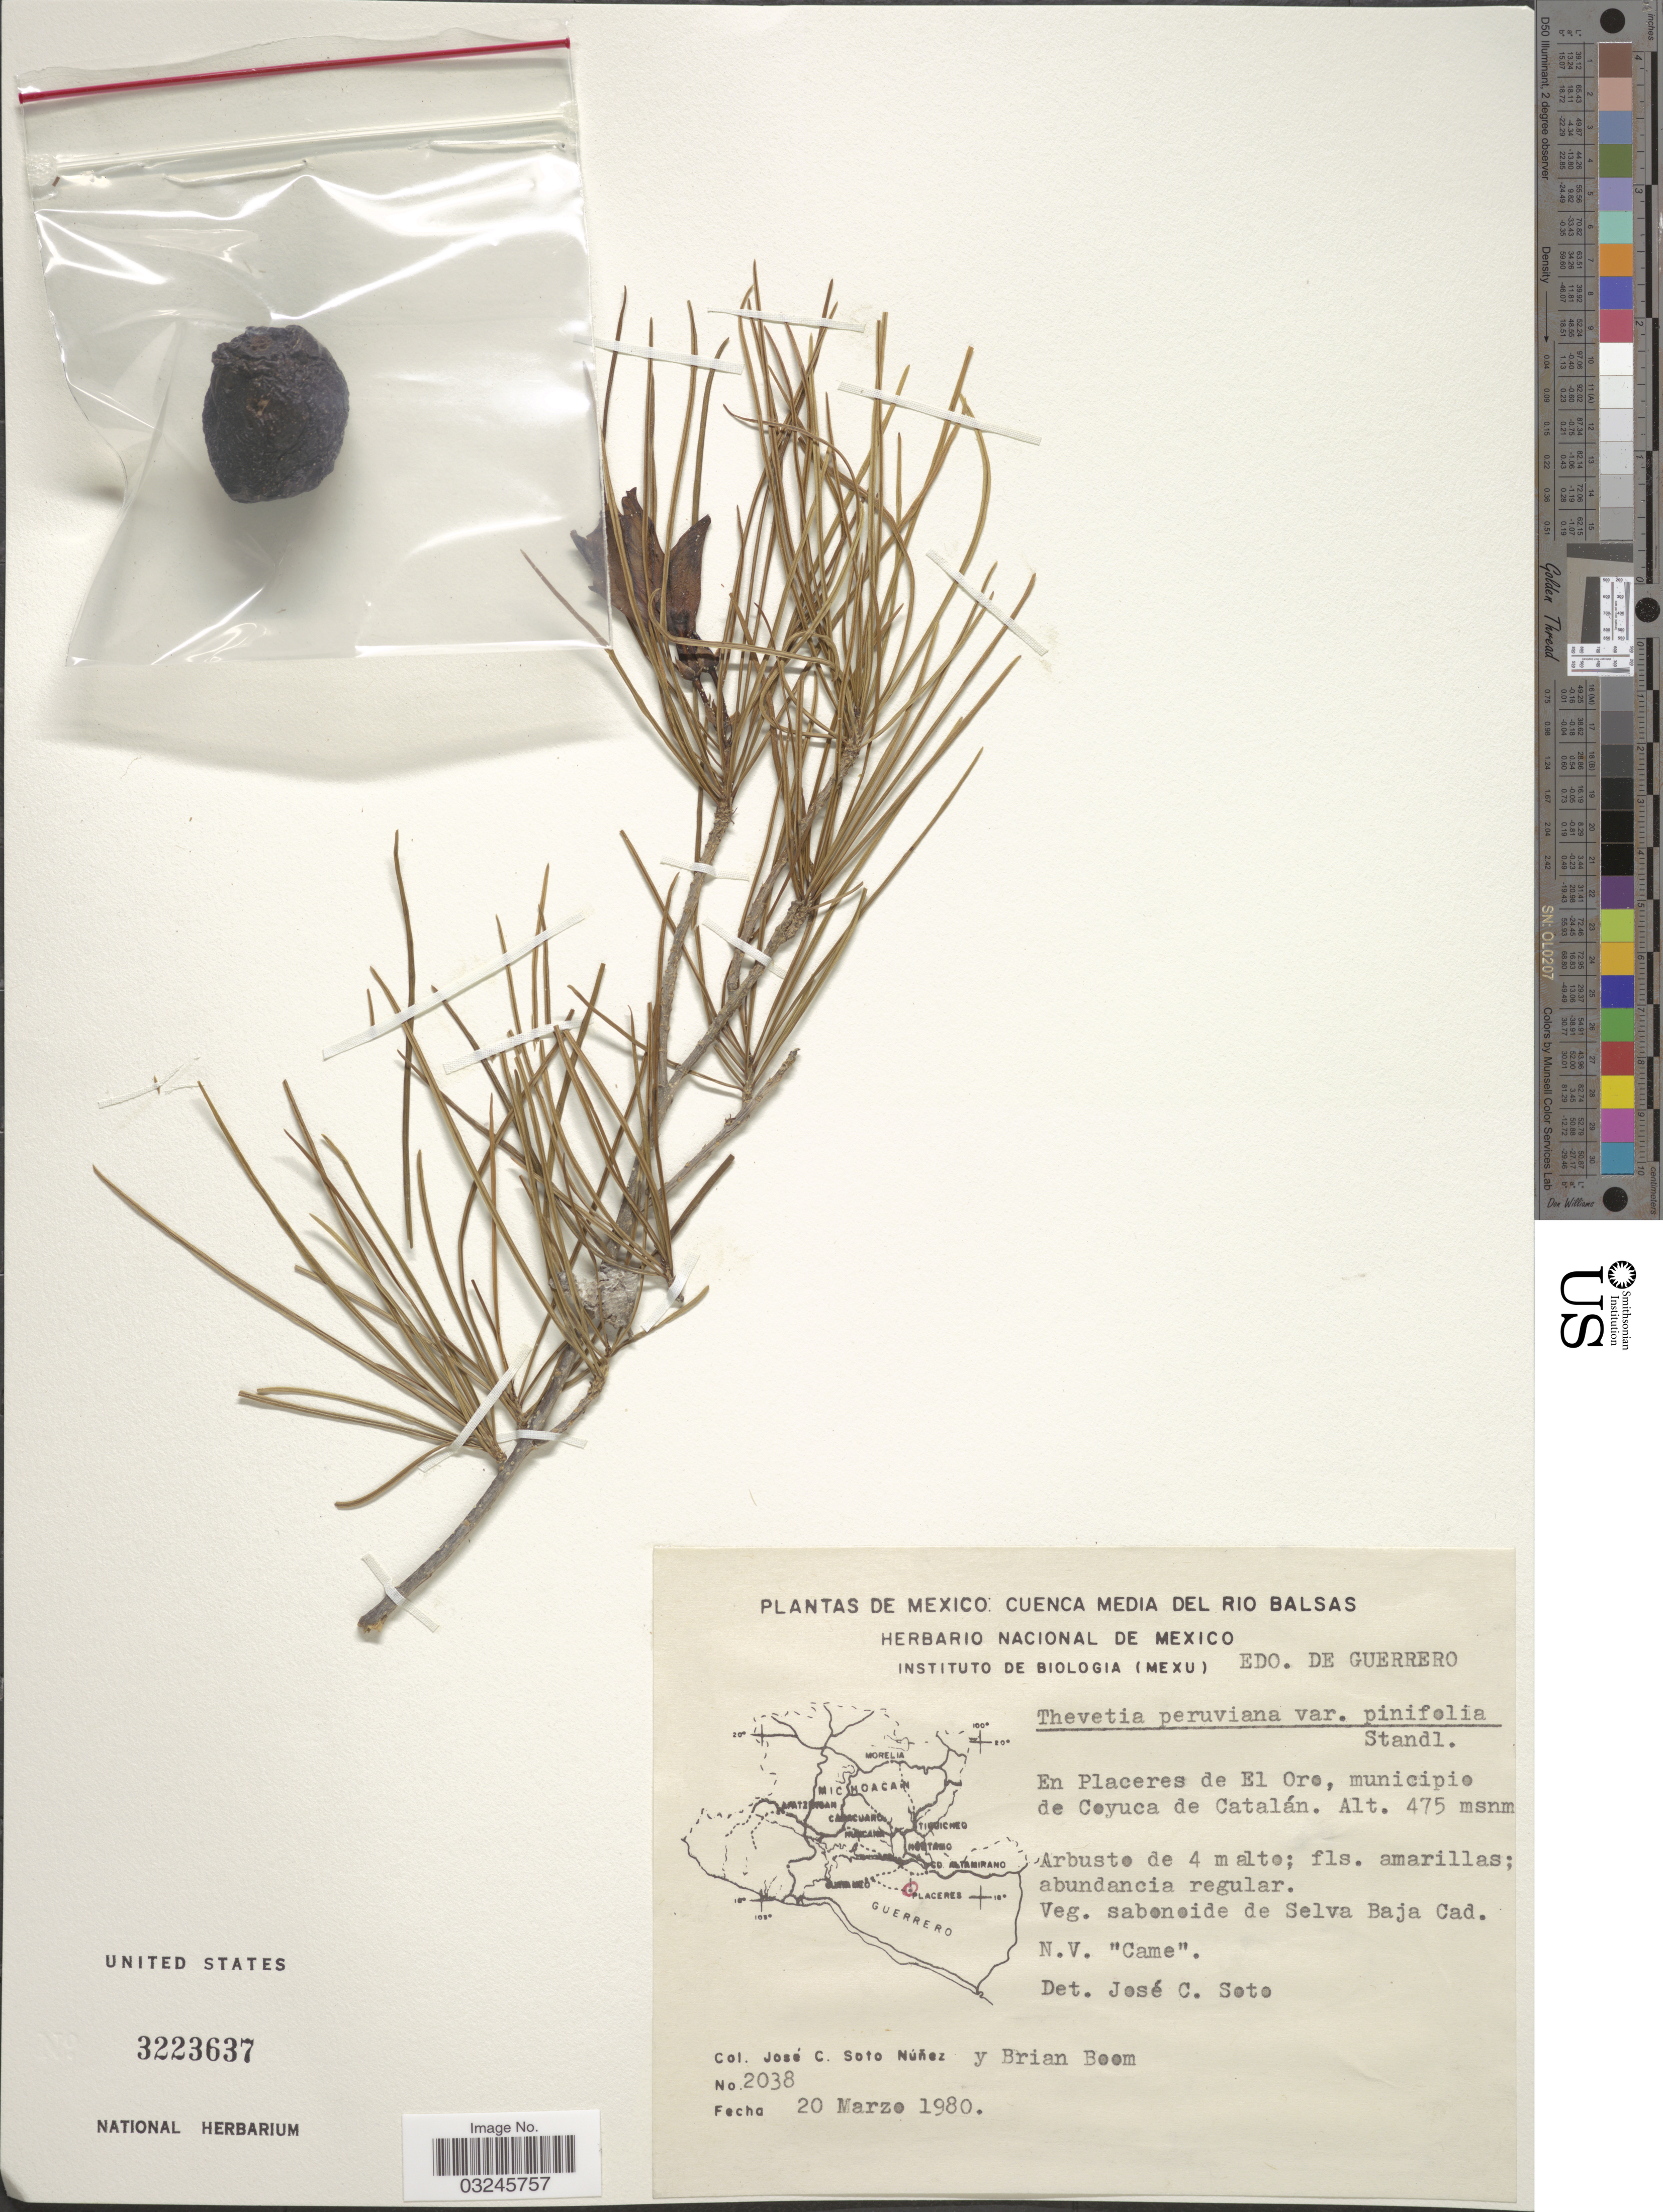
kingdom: Plantae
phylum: Tracheophyta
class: Magnoliopsida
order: Gentianales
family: Apocynaceae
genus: Thevetia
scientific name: Thevetia pinifolia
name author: (Standl.) J.K. Williams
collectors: J. Soto & B. M. Boom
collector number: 2038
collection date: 1980-03-20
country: Mexico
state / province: Guerrero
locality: Cuenca Media Del Rio Balsas, En Placeres de El Oro, municipio de Coyuca de Catalán.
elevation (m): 475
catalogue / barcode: US 3223637